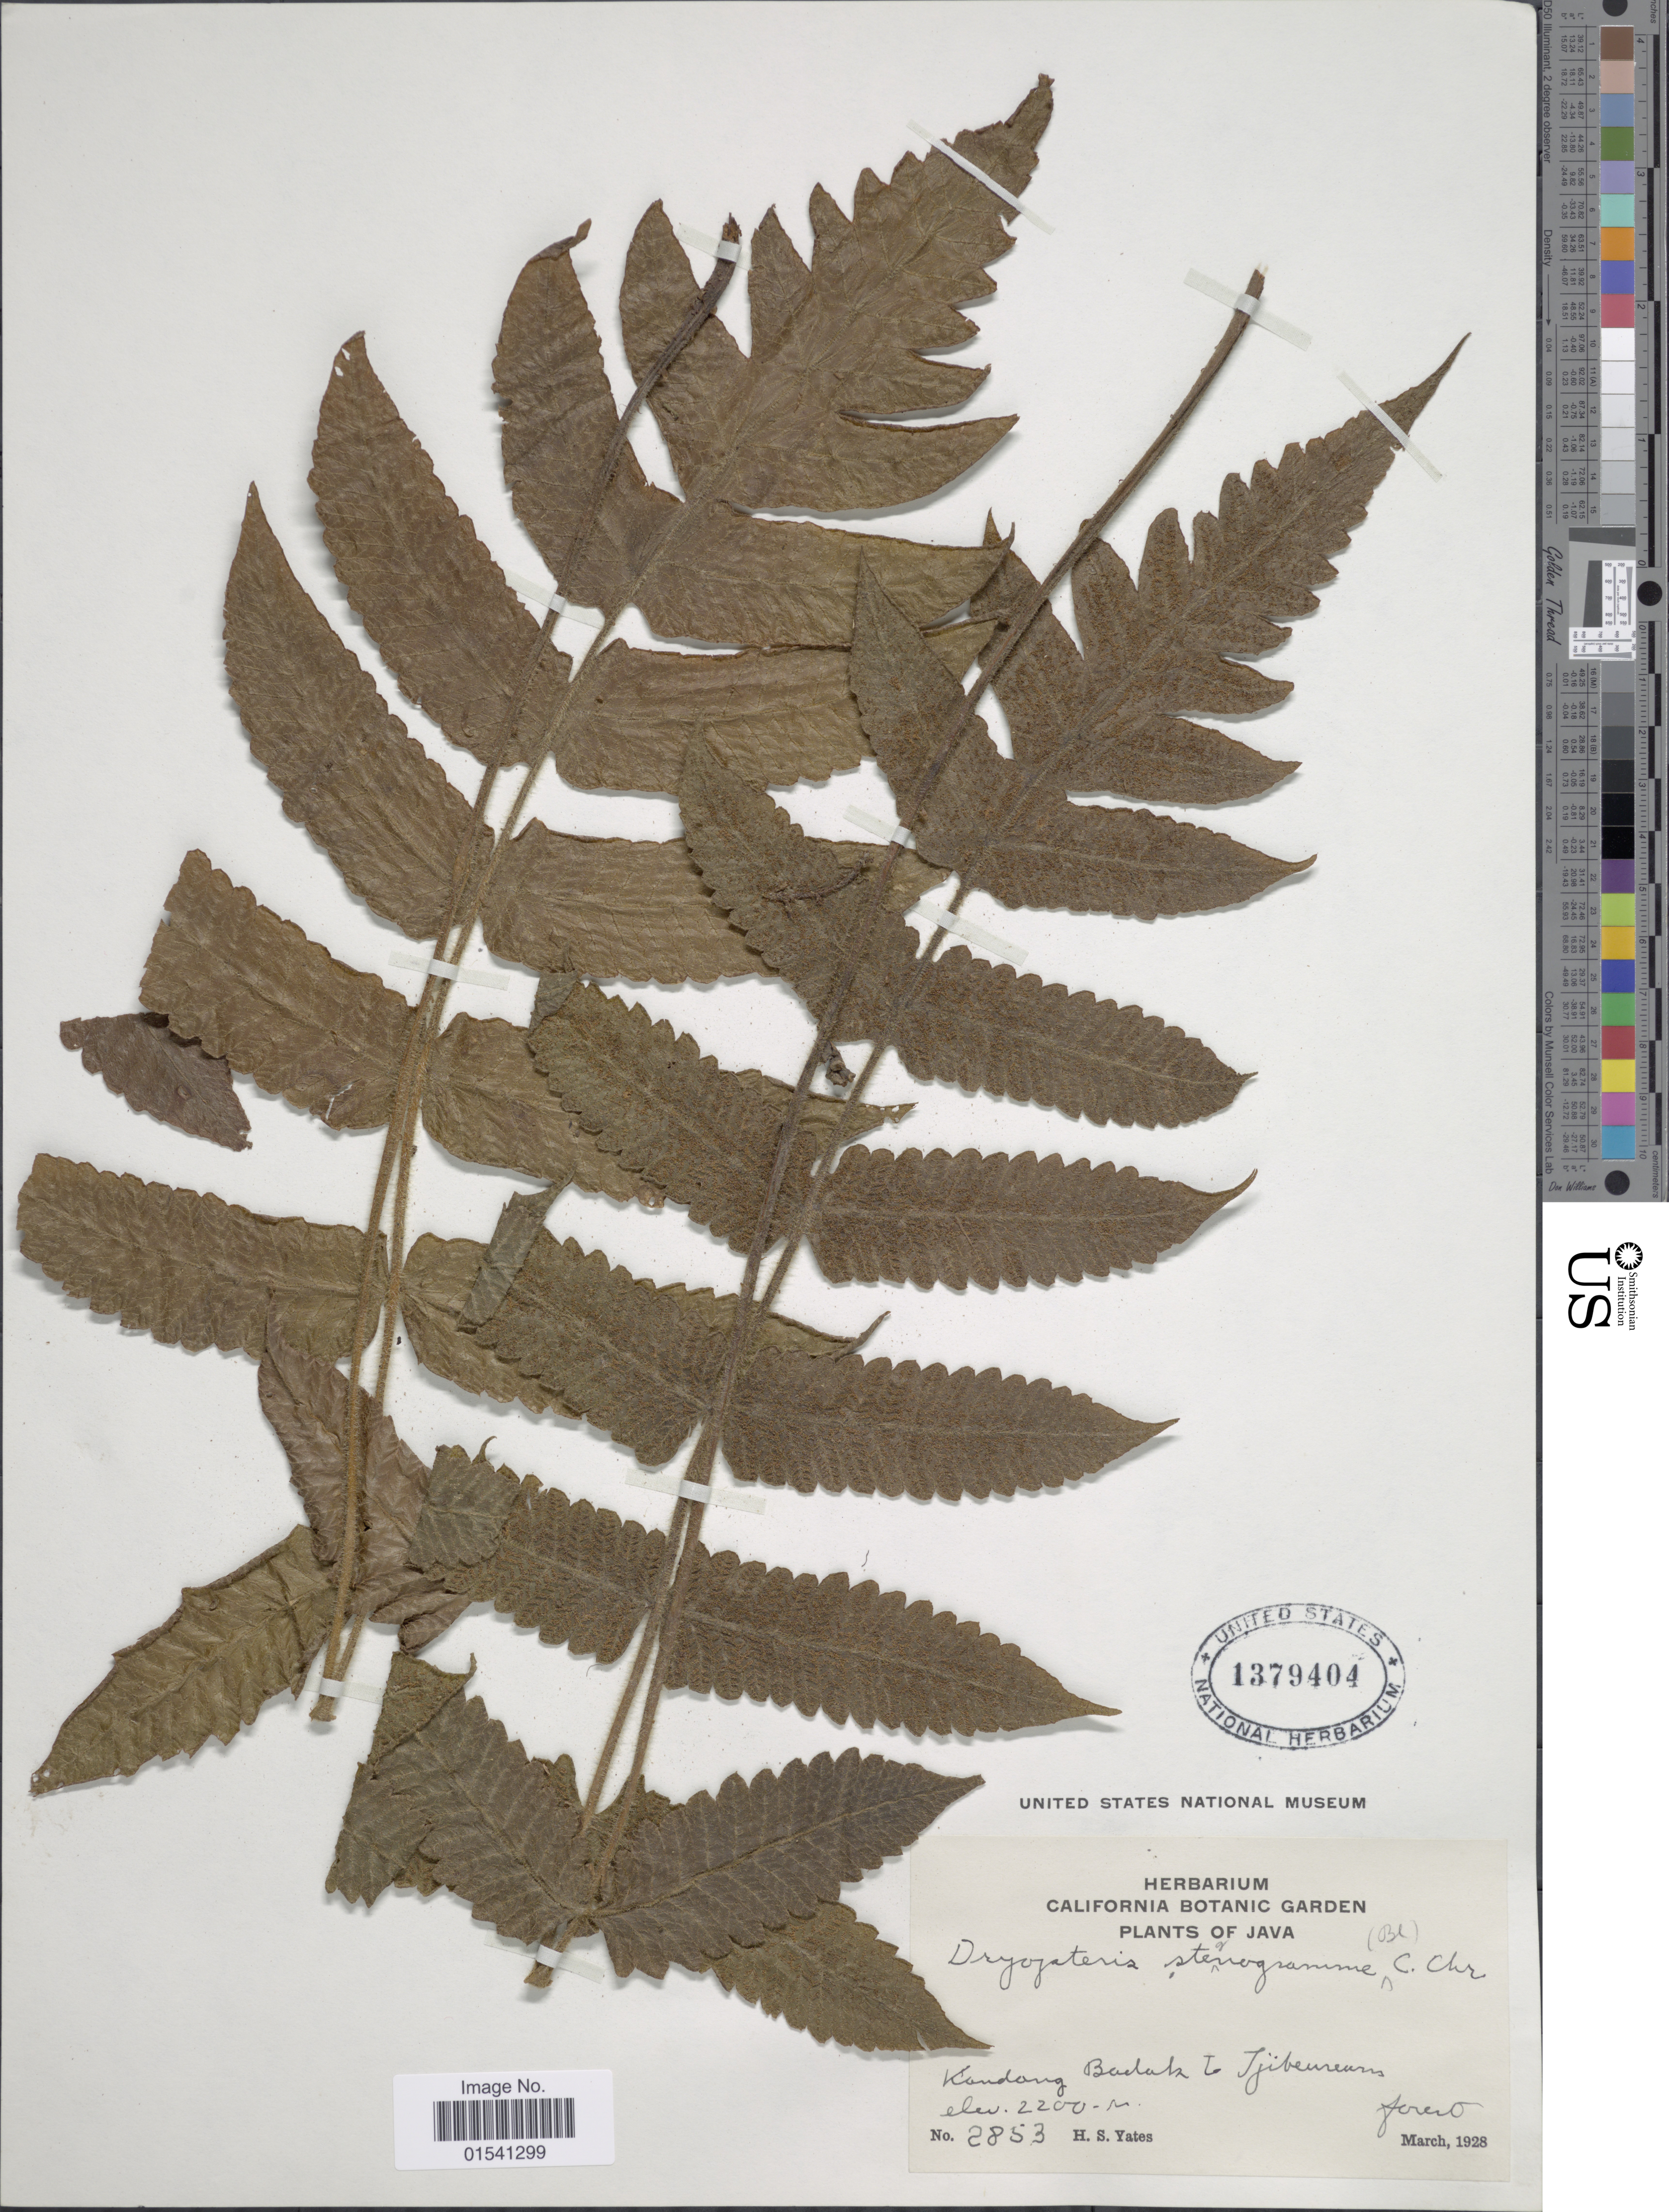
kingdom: Plantae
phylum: Tracheophyta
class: Polypodiopsida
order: Polypodiales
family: Thelypteridaceae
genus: Amauropelta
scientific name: Amauropelta aspidioides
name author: (Willd.) Pic. Serm.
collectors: H. S. Yates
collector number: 2853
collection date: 1928-03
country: Indonesia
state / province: Java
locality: Kandong Badak to Tjibeur [illegible text]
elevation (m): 2200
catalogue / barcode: US 1379404